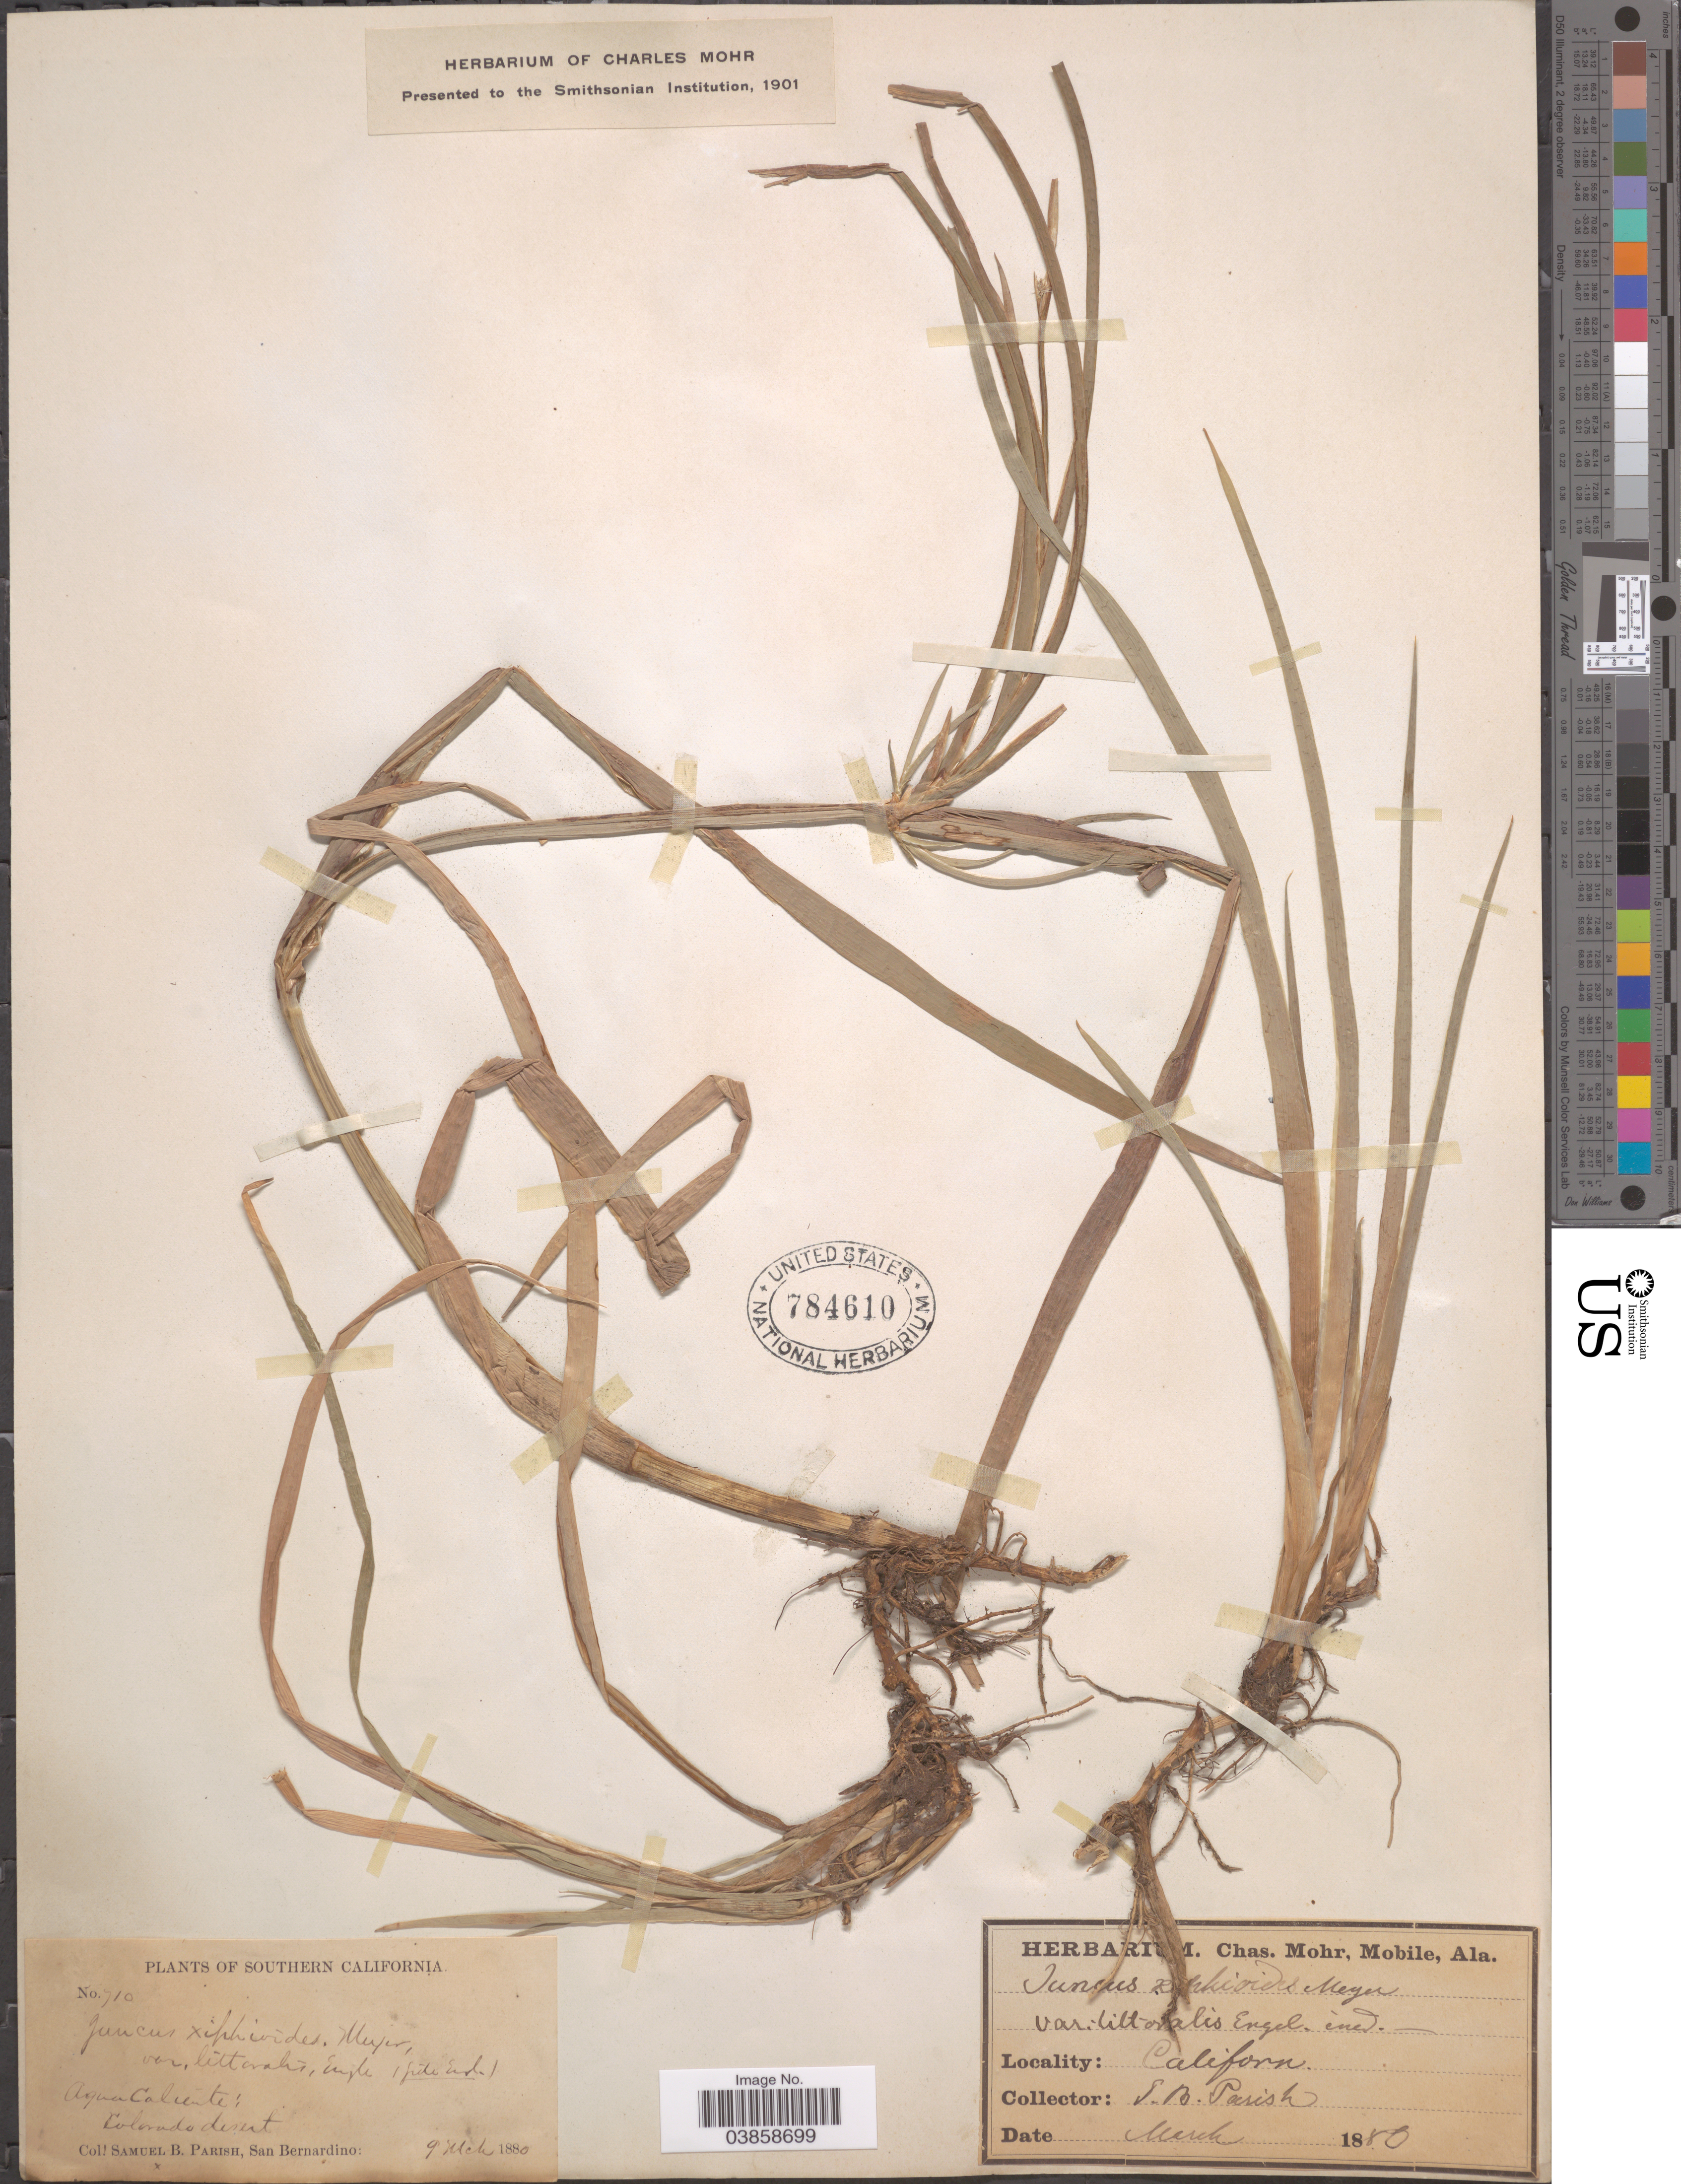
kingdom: Plantae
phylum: Tracheophyta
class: Liliopsida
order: Poales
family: Juncaceae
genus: Juncus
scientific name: Juncus xiphioides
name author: E. Mey.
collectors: S. B. Parish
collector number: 710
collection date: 1880-03-09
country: United States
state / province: California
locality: Southern California. AquaCaliente: Colorado desert.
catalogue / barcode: US 784610